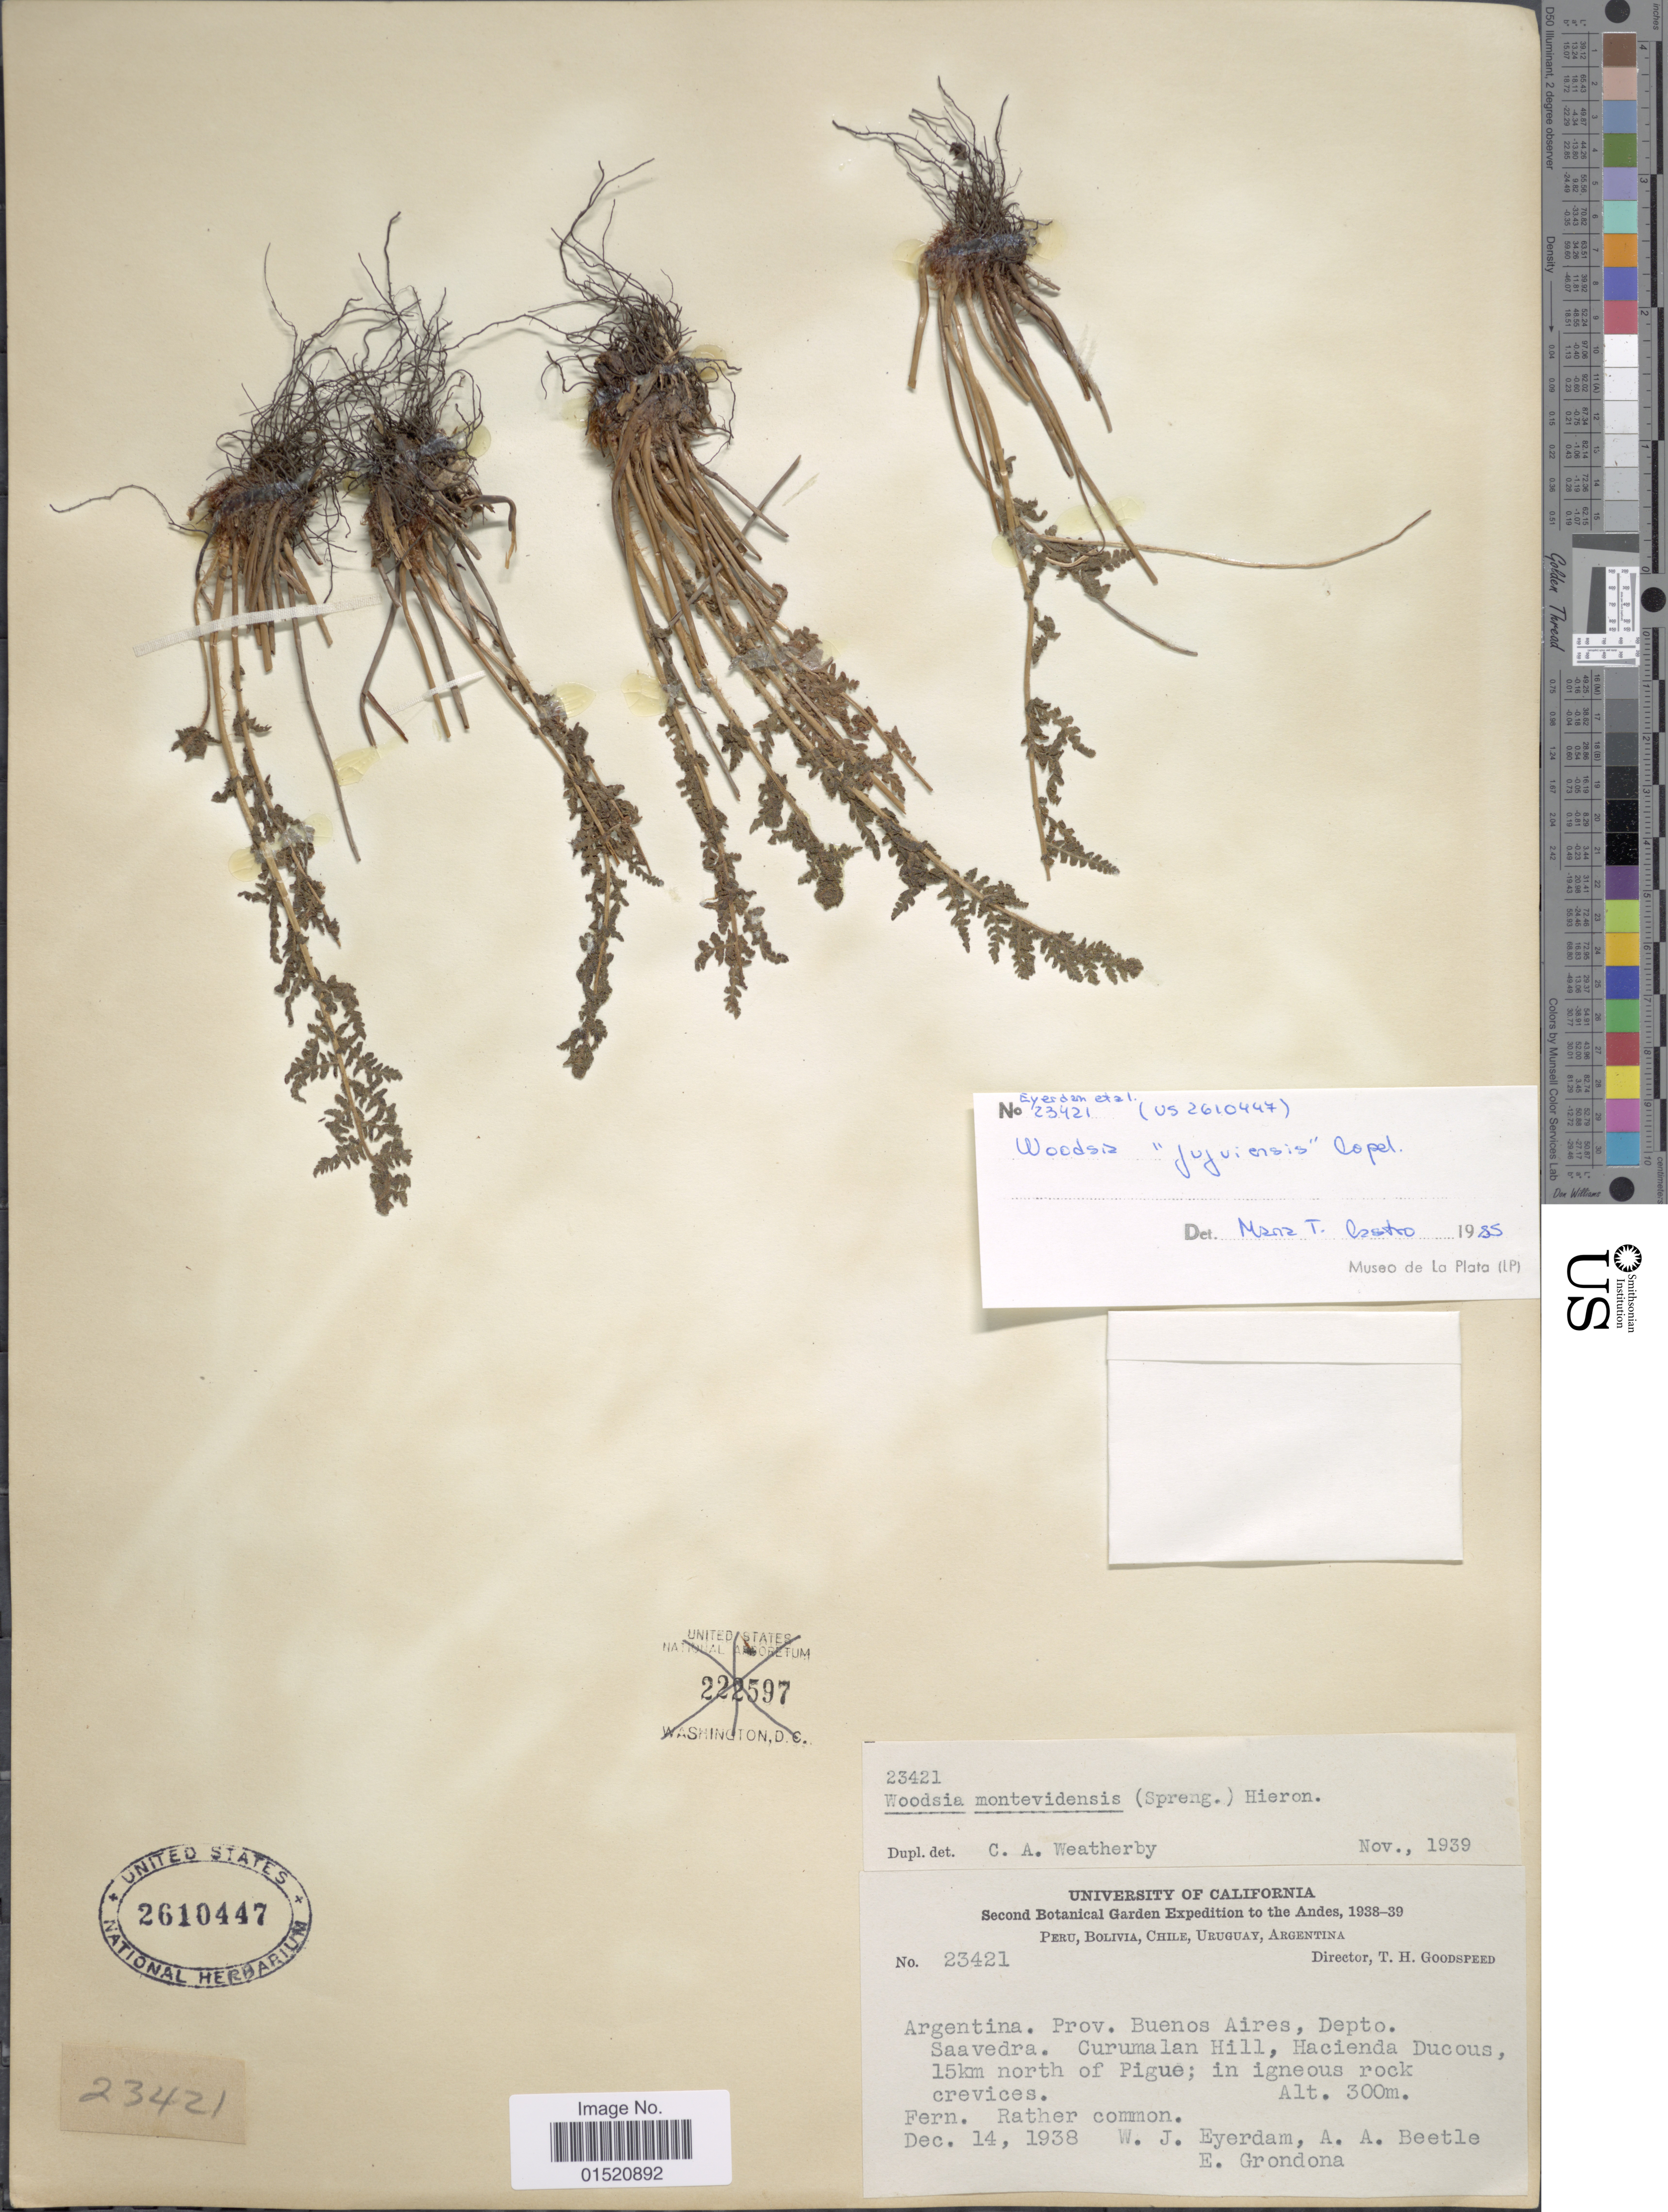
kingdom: Plantae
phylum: Tracheophyta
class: Polypodiopsida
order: Polypodiales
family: Woodsiaceae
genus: Woodsia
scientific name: Woodsia montevidensis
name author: (Spreng.) Hieron.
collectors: W. J. Eyerdam, A. A. Beetle & E. Grondona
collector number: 23421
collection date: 1938-12-14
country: Argentina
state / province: Buenos Aires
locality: Depto. Savedra. Curumalan Hill, Hacienda Ducous, 15km north of Pigue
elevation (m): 300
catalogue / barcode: US 2610447